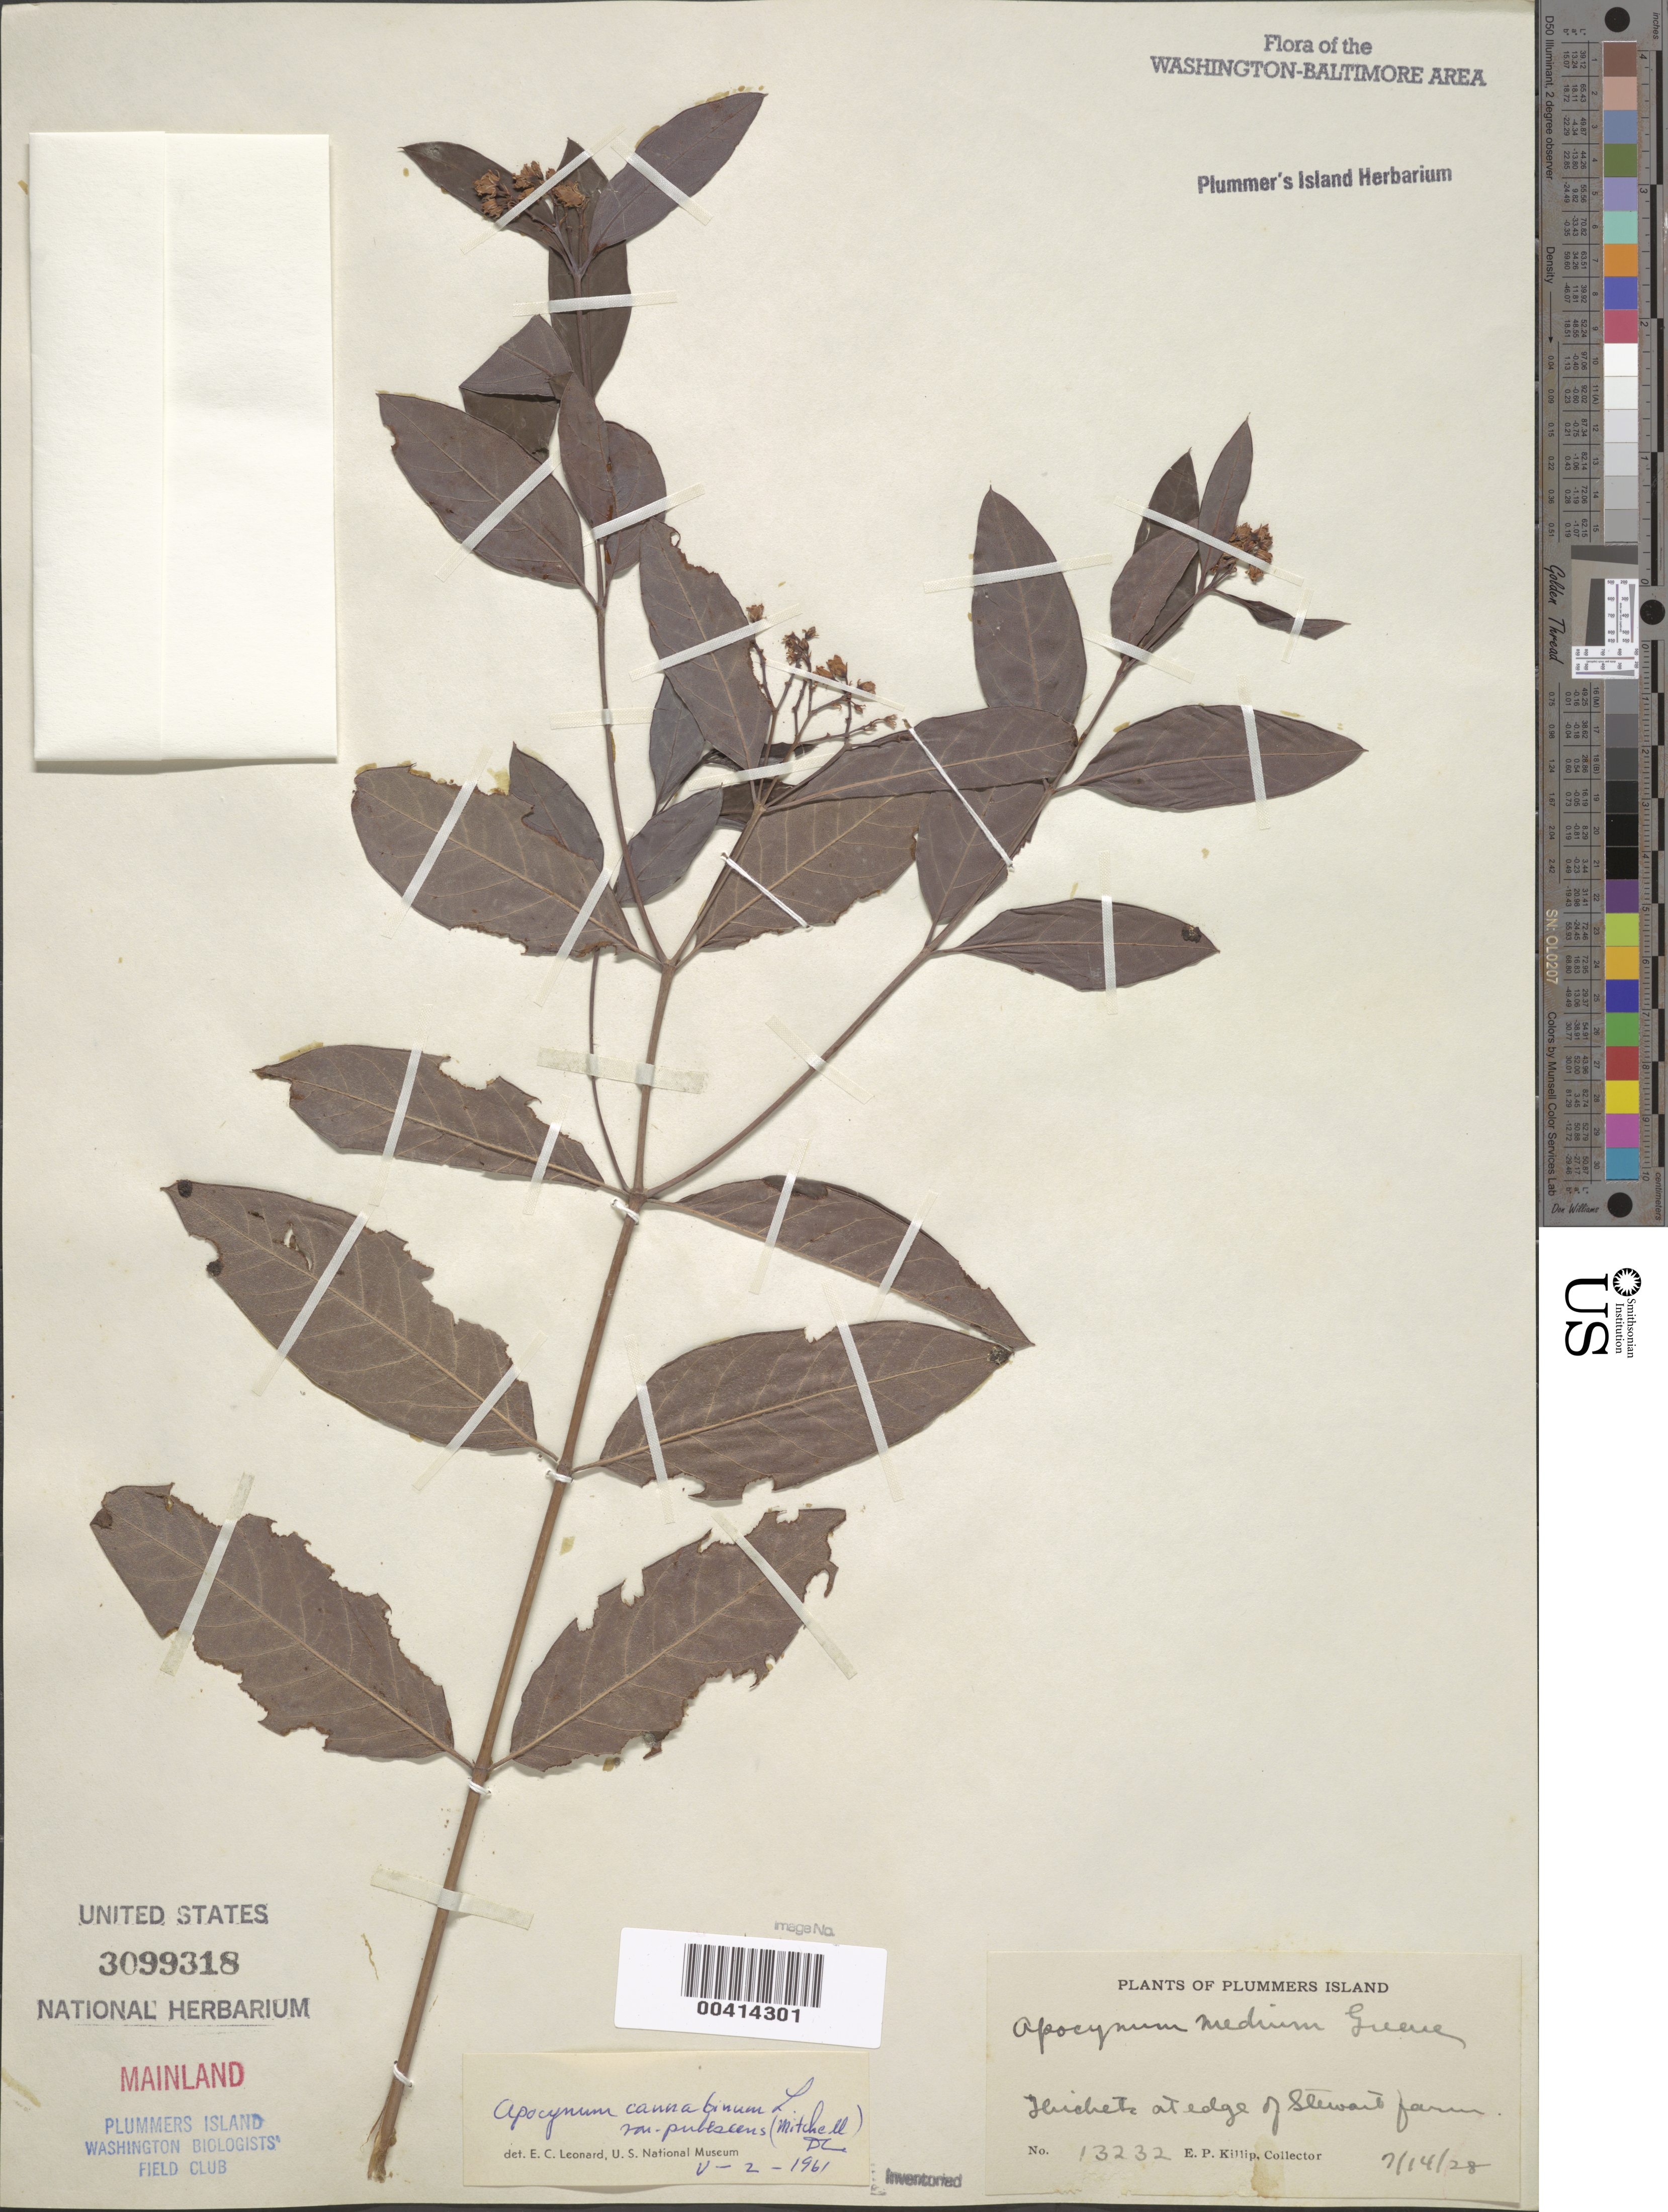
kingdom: Plantae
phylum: Tracheophyta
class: Magnoliopsida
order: Gentianales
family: Apocynaceae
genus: Apocynum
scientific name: Apocynum cannabinum var. pubescens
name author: (Mitch. ex R. Br.) A. DC.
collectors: E. P. Killip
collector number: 13232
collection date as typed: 14 Jul 1928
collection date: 1928-07-14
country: United States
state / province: Maryland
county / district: Montgomery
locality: Plummer's Island; mainland, edge of Stewart Farm C. & O. Canal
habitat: Thickets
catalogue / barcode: US 3099318